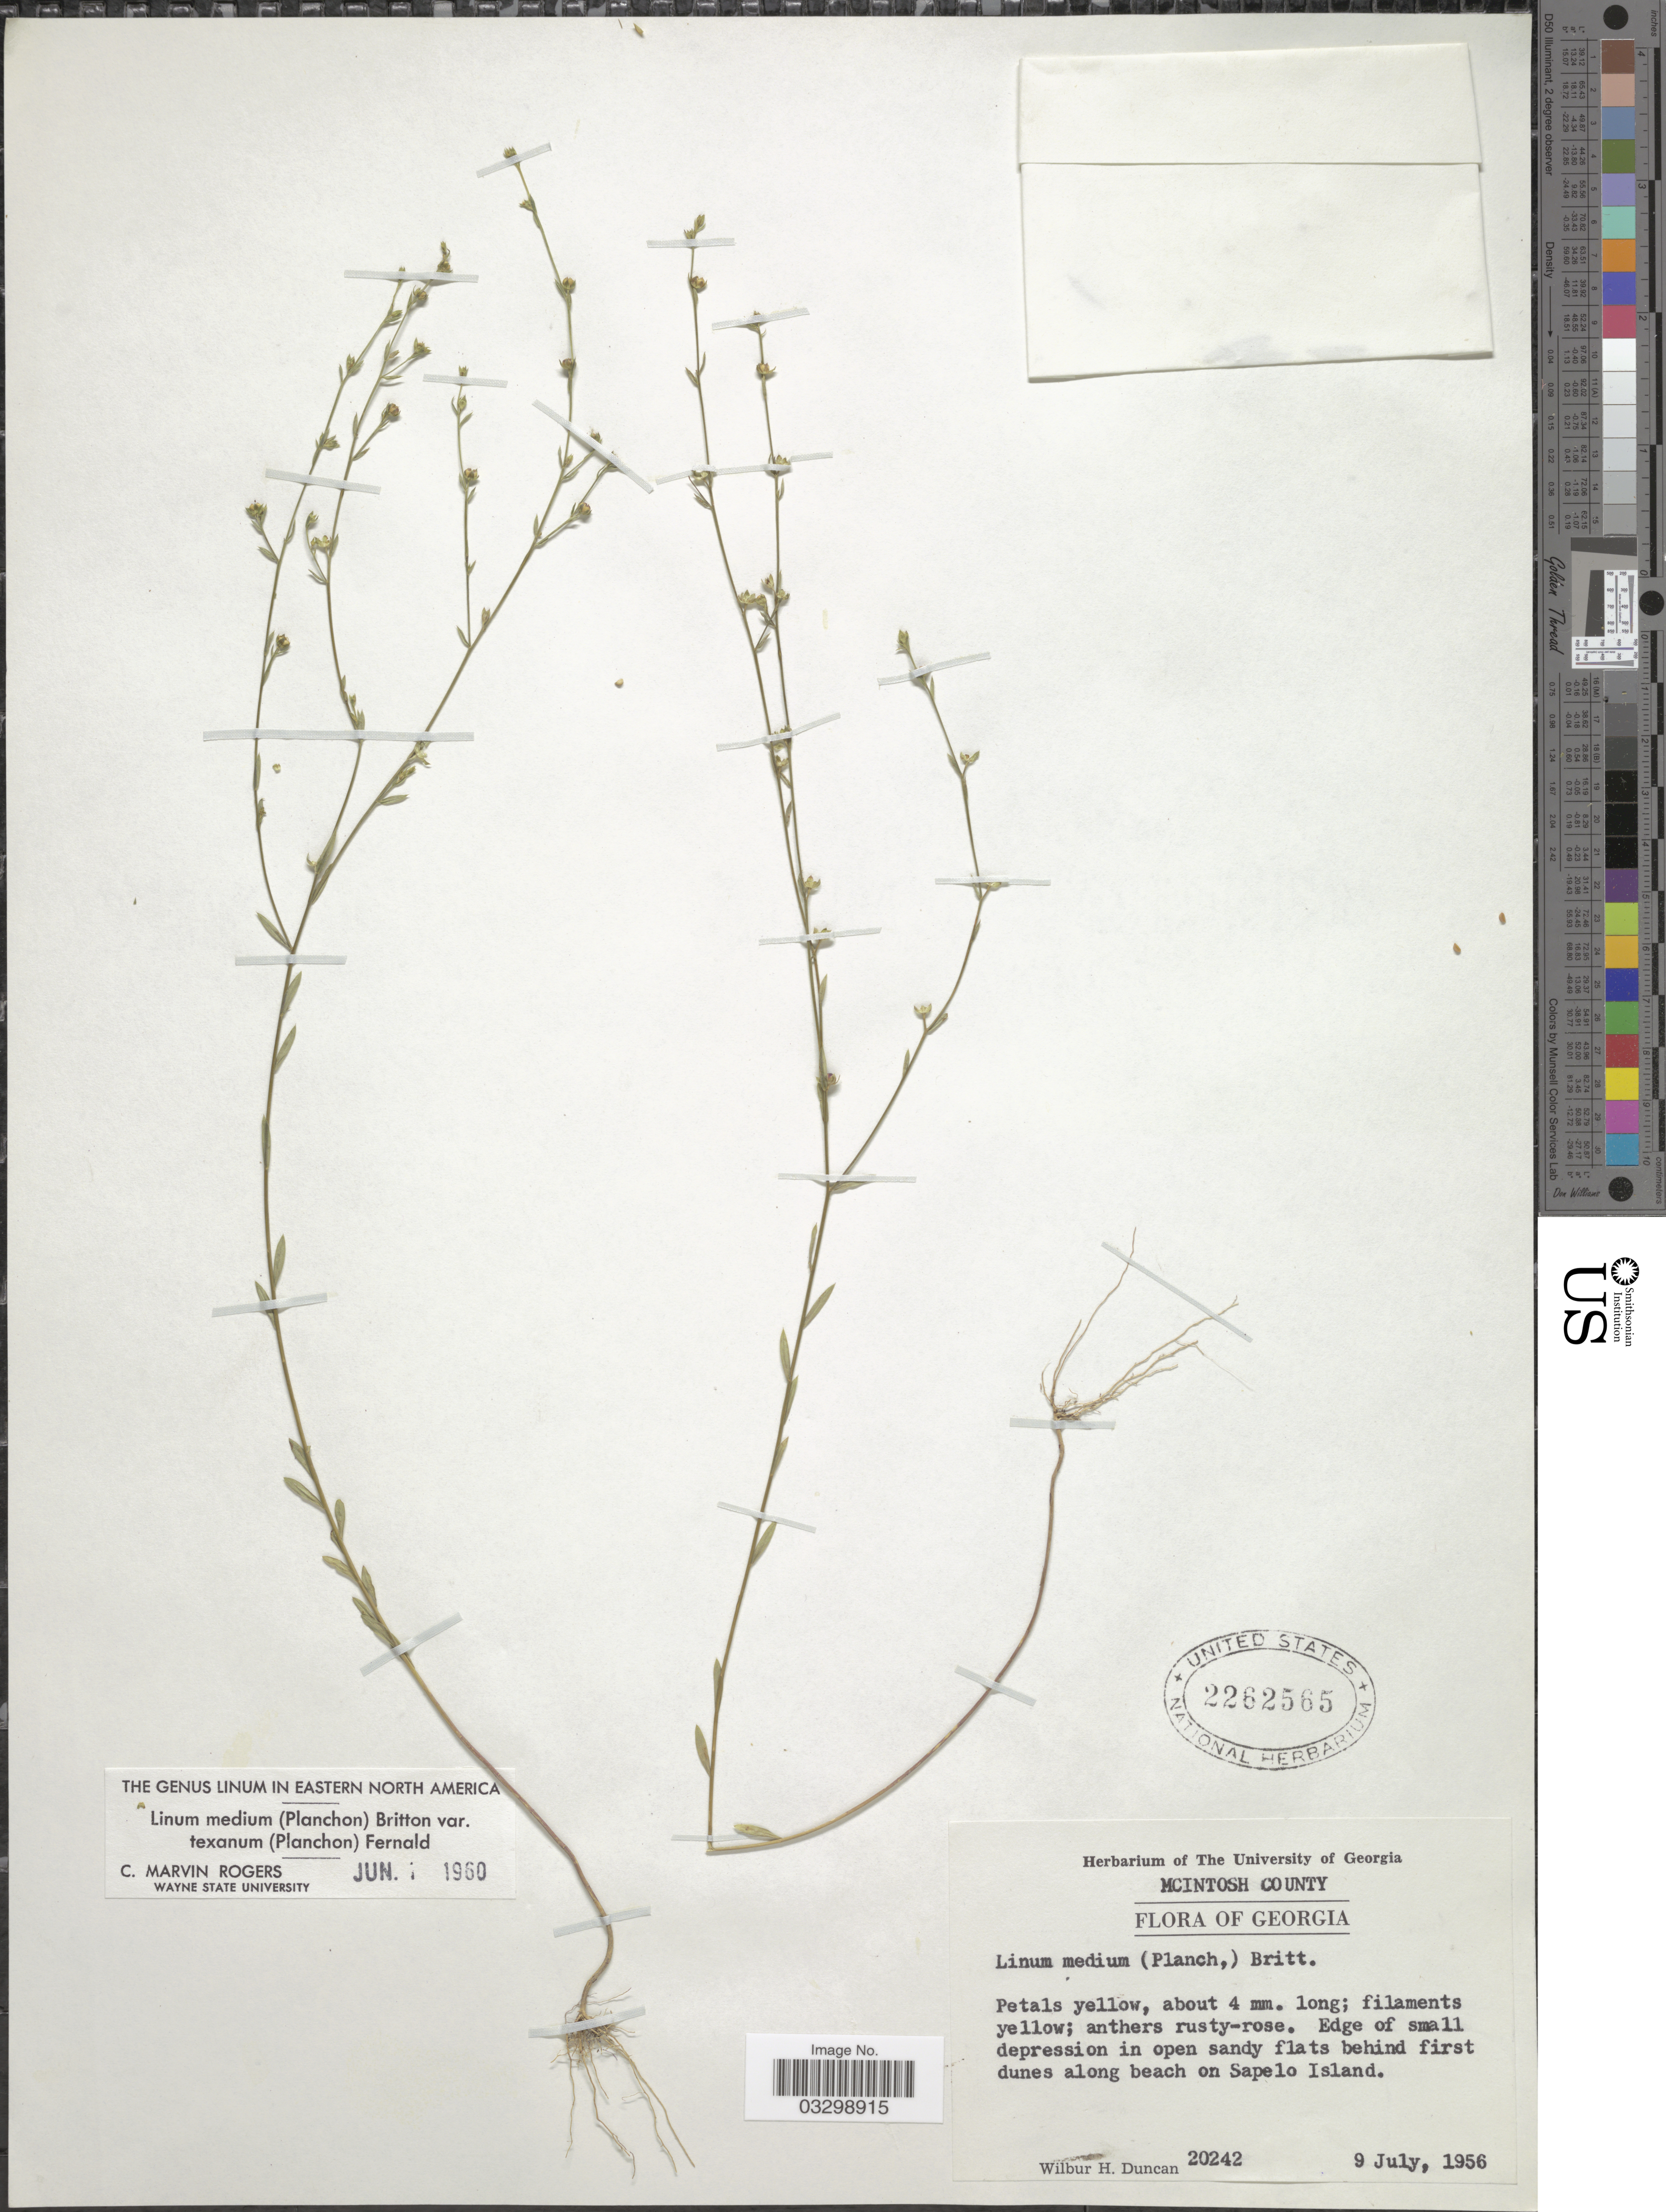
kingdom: Plantae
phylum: Tracheophyta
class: Magnoliopsida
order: Malpighiales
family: Linaceae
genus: Linum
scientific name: Linum medium var. texanum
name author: (Planch.) Fernald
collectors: W. H. Duncan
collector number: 20242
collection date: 1956-07-09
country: United States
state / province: Georgia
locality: Mcintosh County, Edge of small depression in open sandy flats behind first dunes along beach on Sapelo Island.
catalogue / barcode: US 2262565